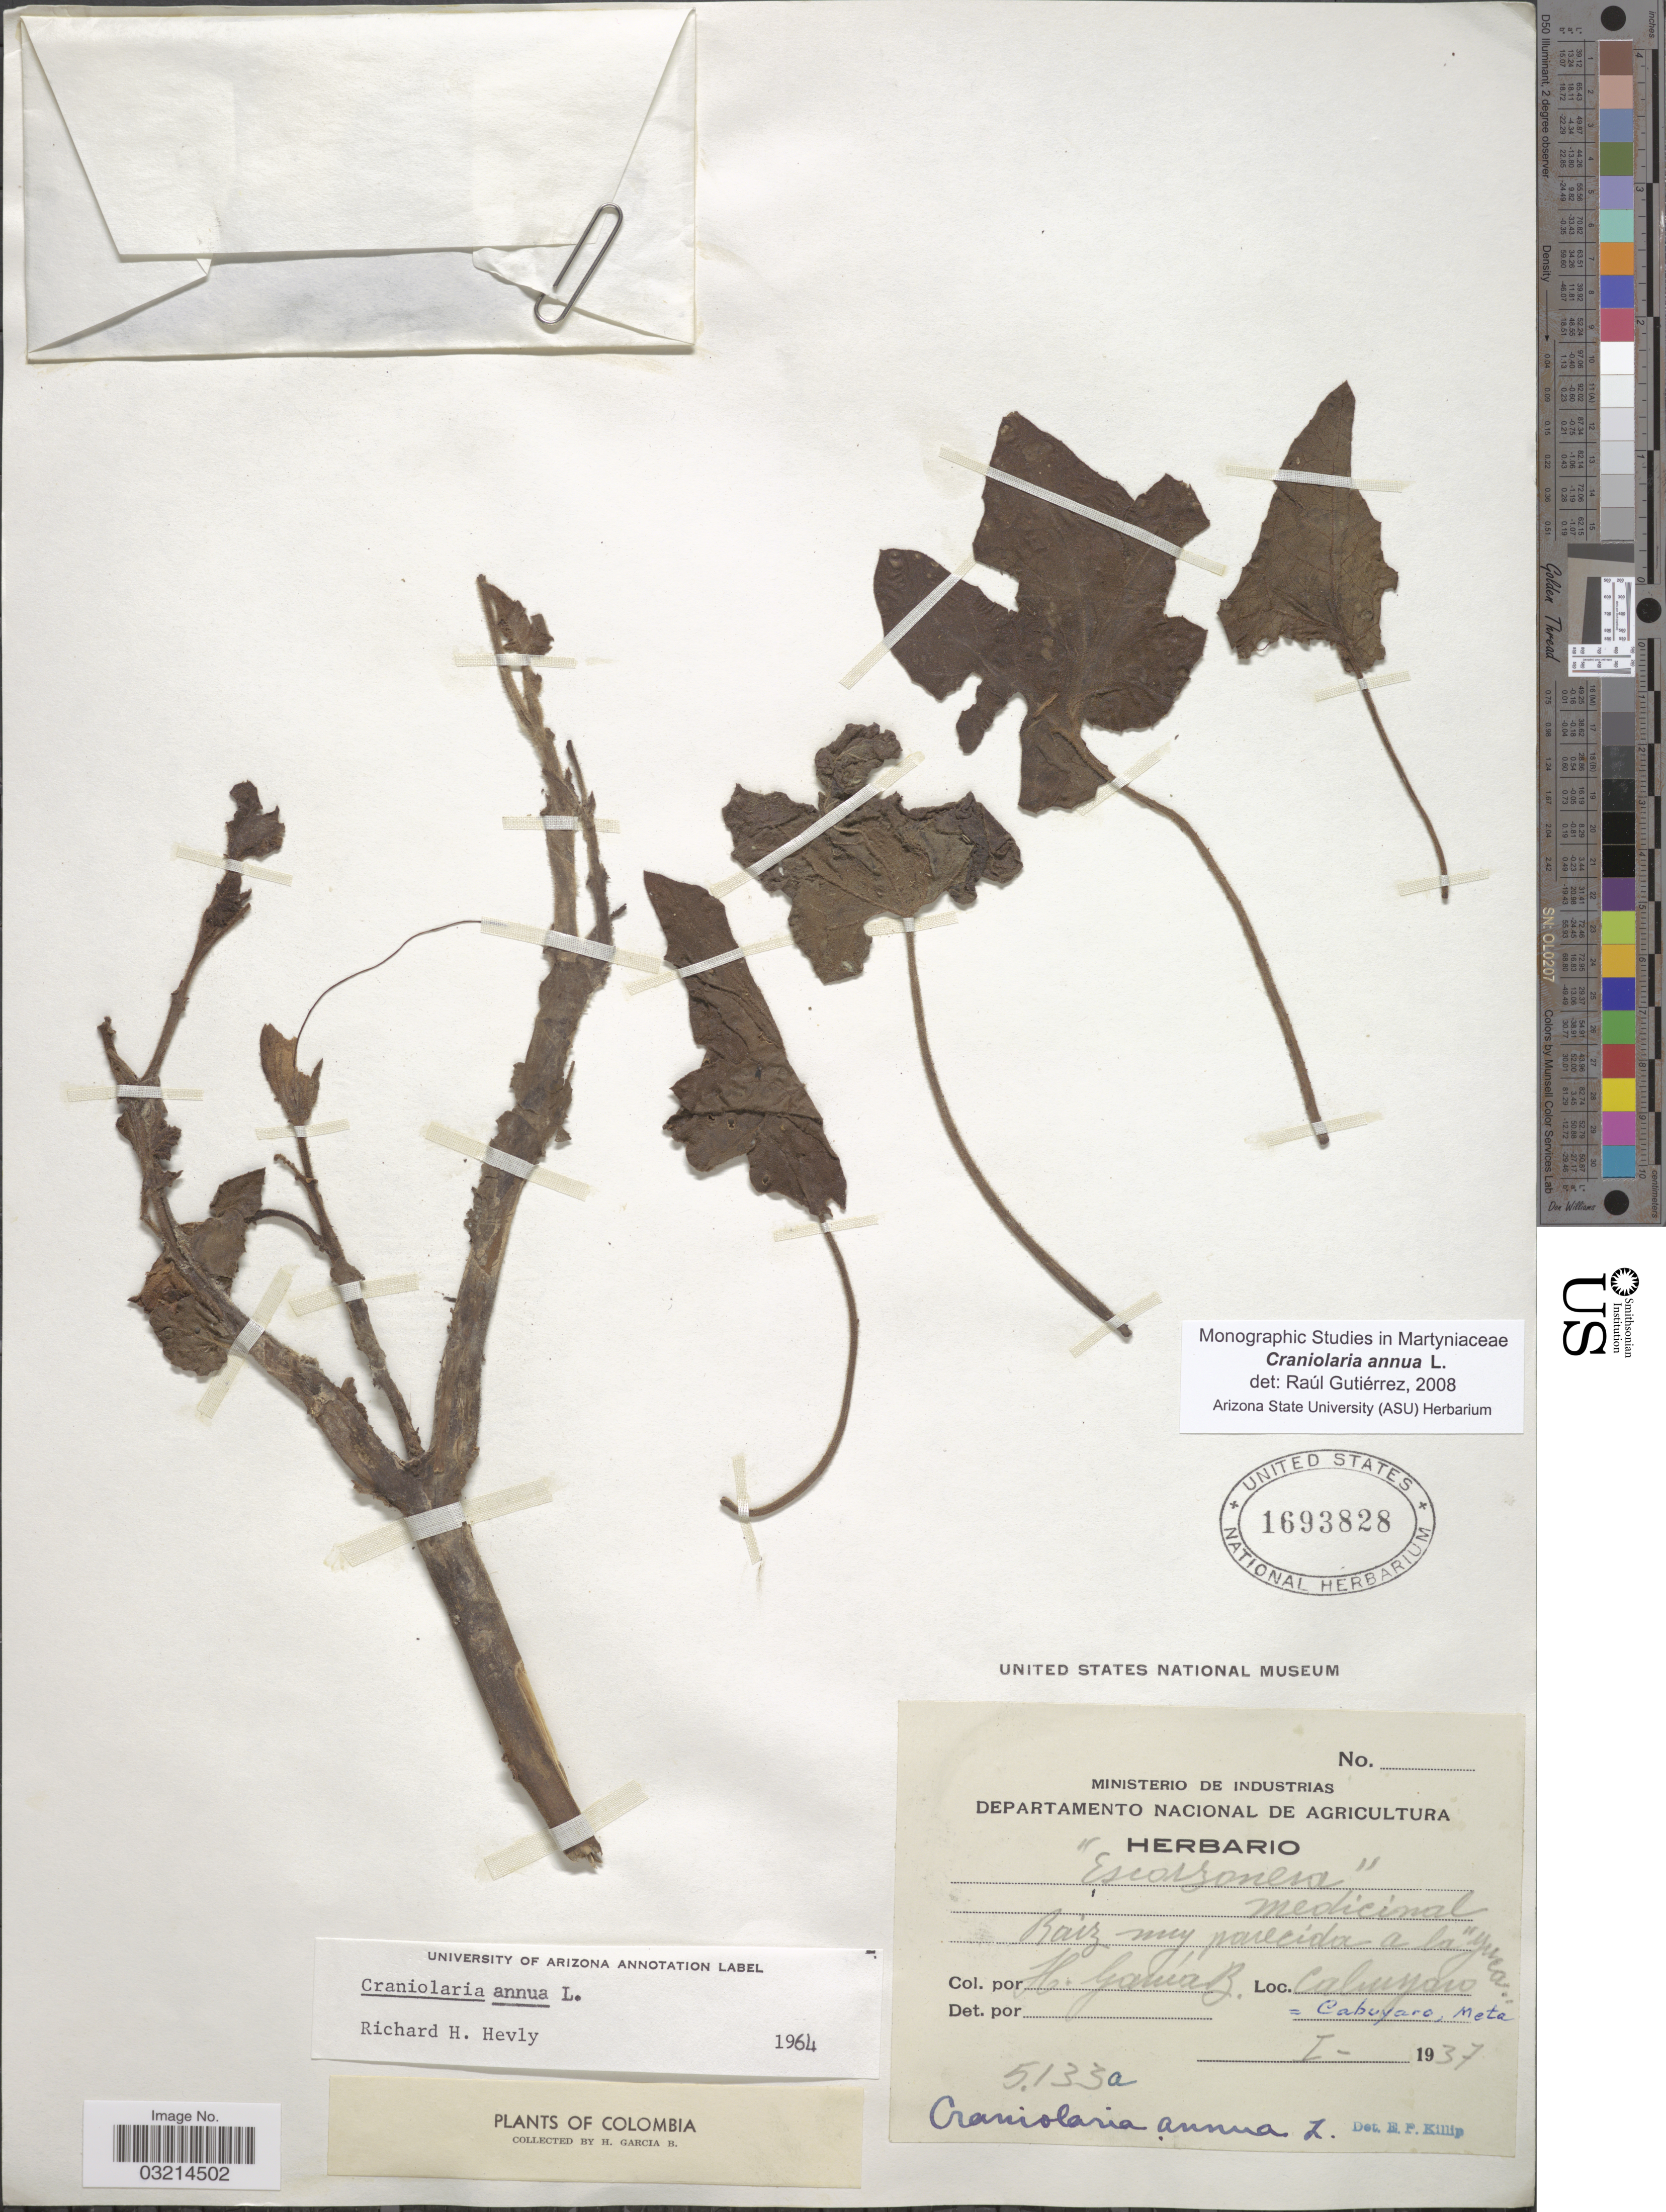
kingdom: Plantae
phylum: Tracheophyta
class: Magnoliopsida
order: Lamiales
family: Martyniaceae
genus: Craniolaria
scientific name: Craniolaria annua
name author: L.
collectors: H. García B.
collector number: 5133a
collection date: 1937-01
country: Colombia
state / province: Meta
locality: Cabuyaro.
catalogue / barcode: US 1693828